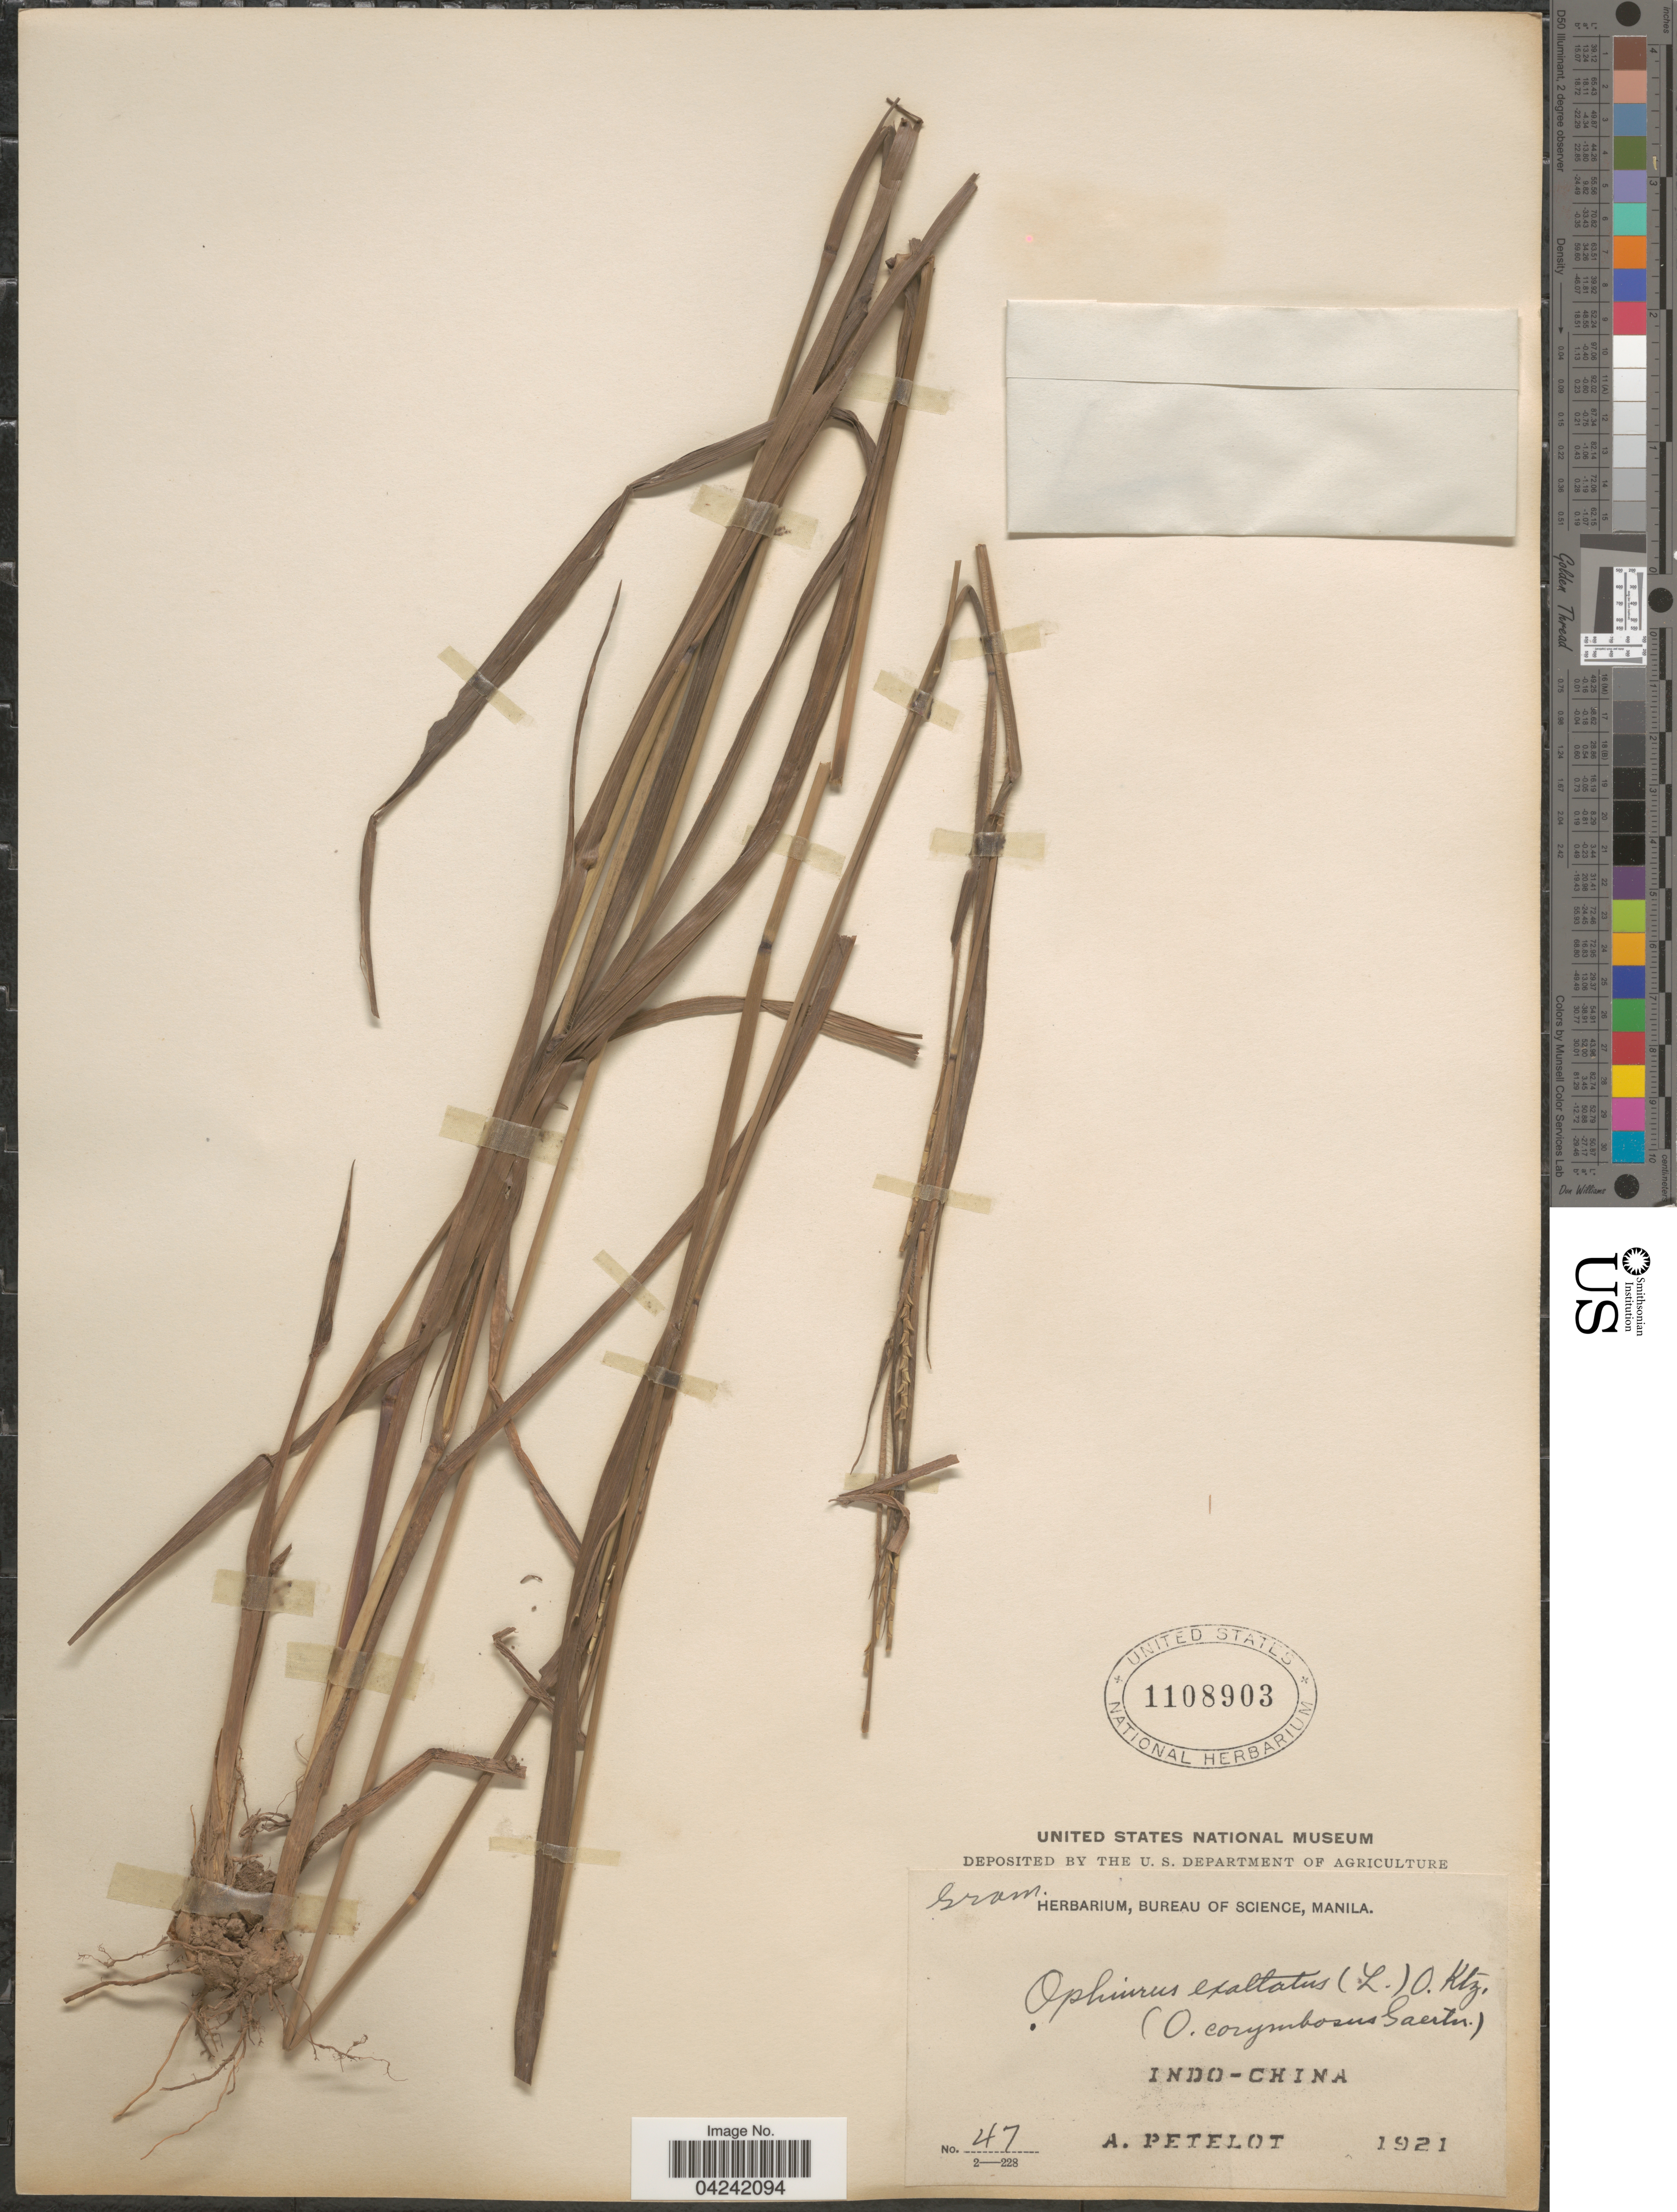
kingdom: Plantae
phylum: Tracheophyta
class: Liliopsida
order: Poales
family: Poaceae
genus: Ophiuros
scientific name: Ophiuros exaltatus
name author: (L.) Kuntze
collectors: A. Petelot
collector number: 47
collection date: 1921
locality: Indo-China.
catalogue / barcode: US 1108903